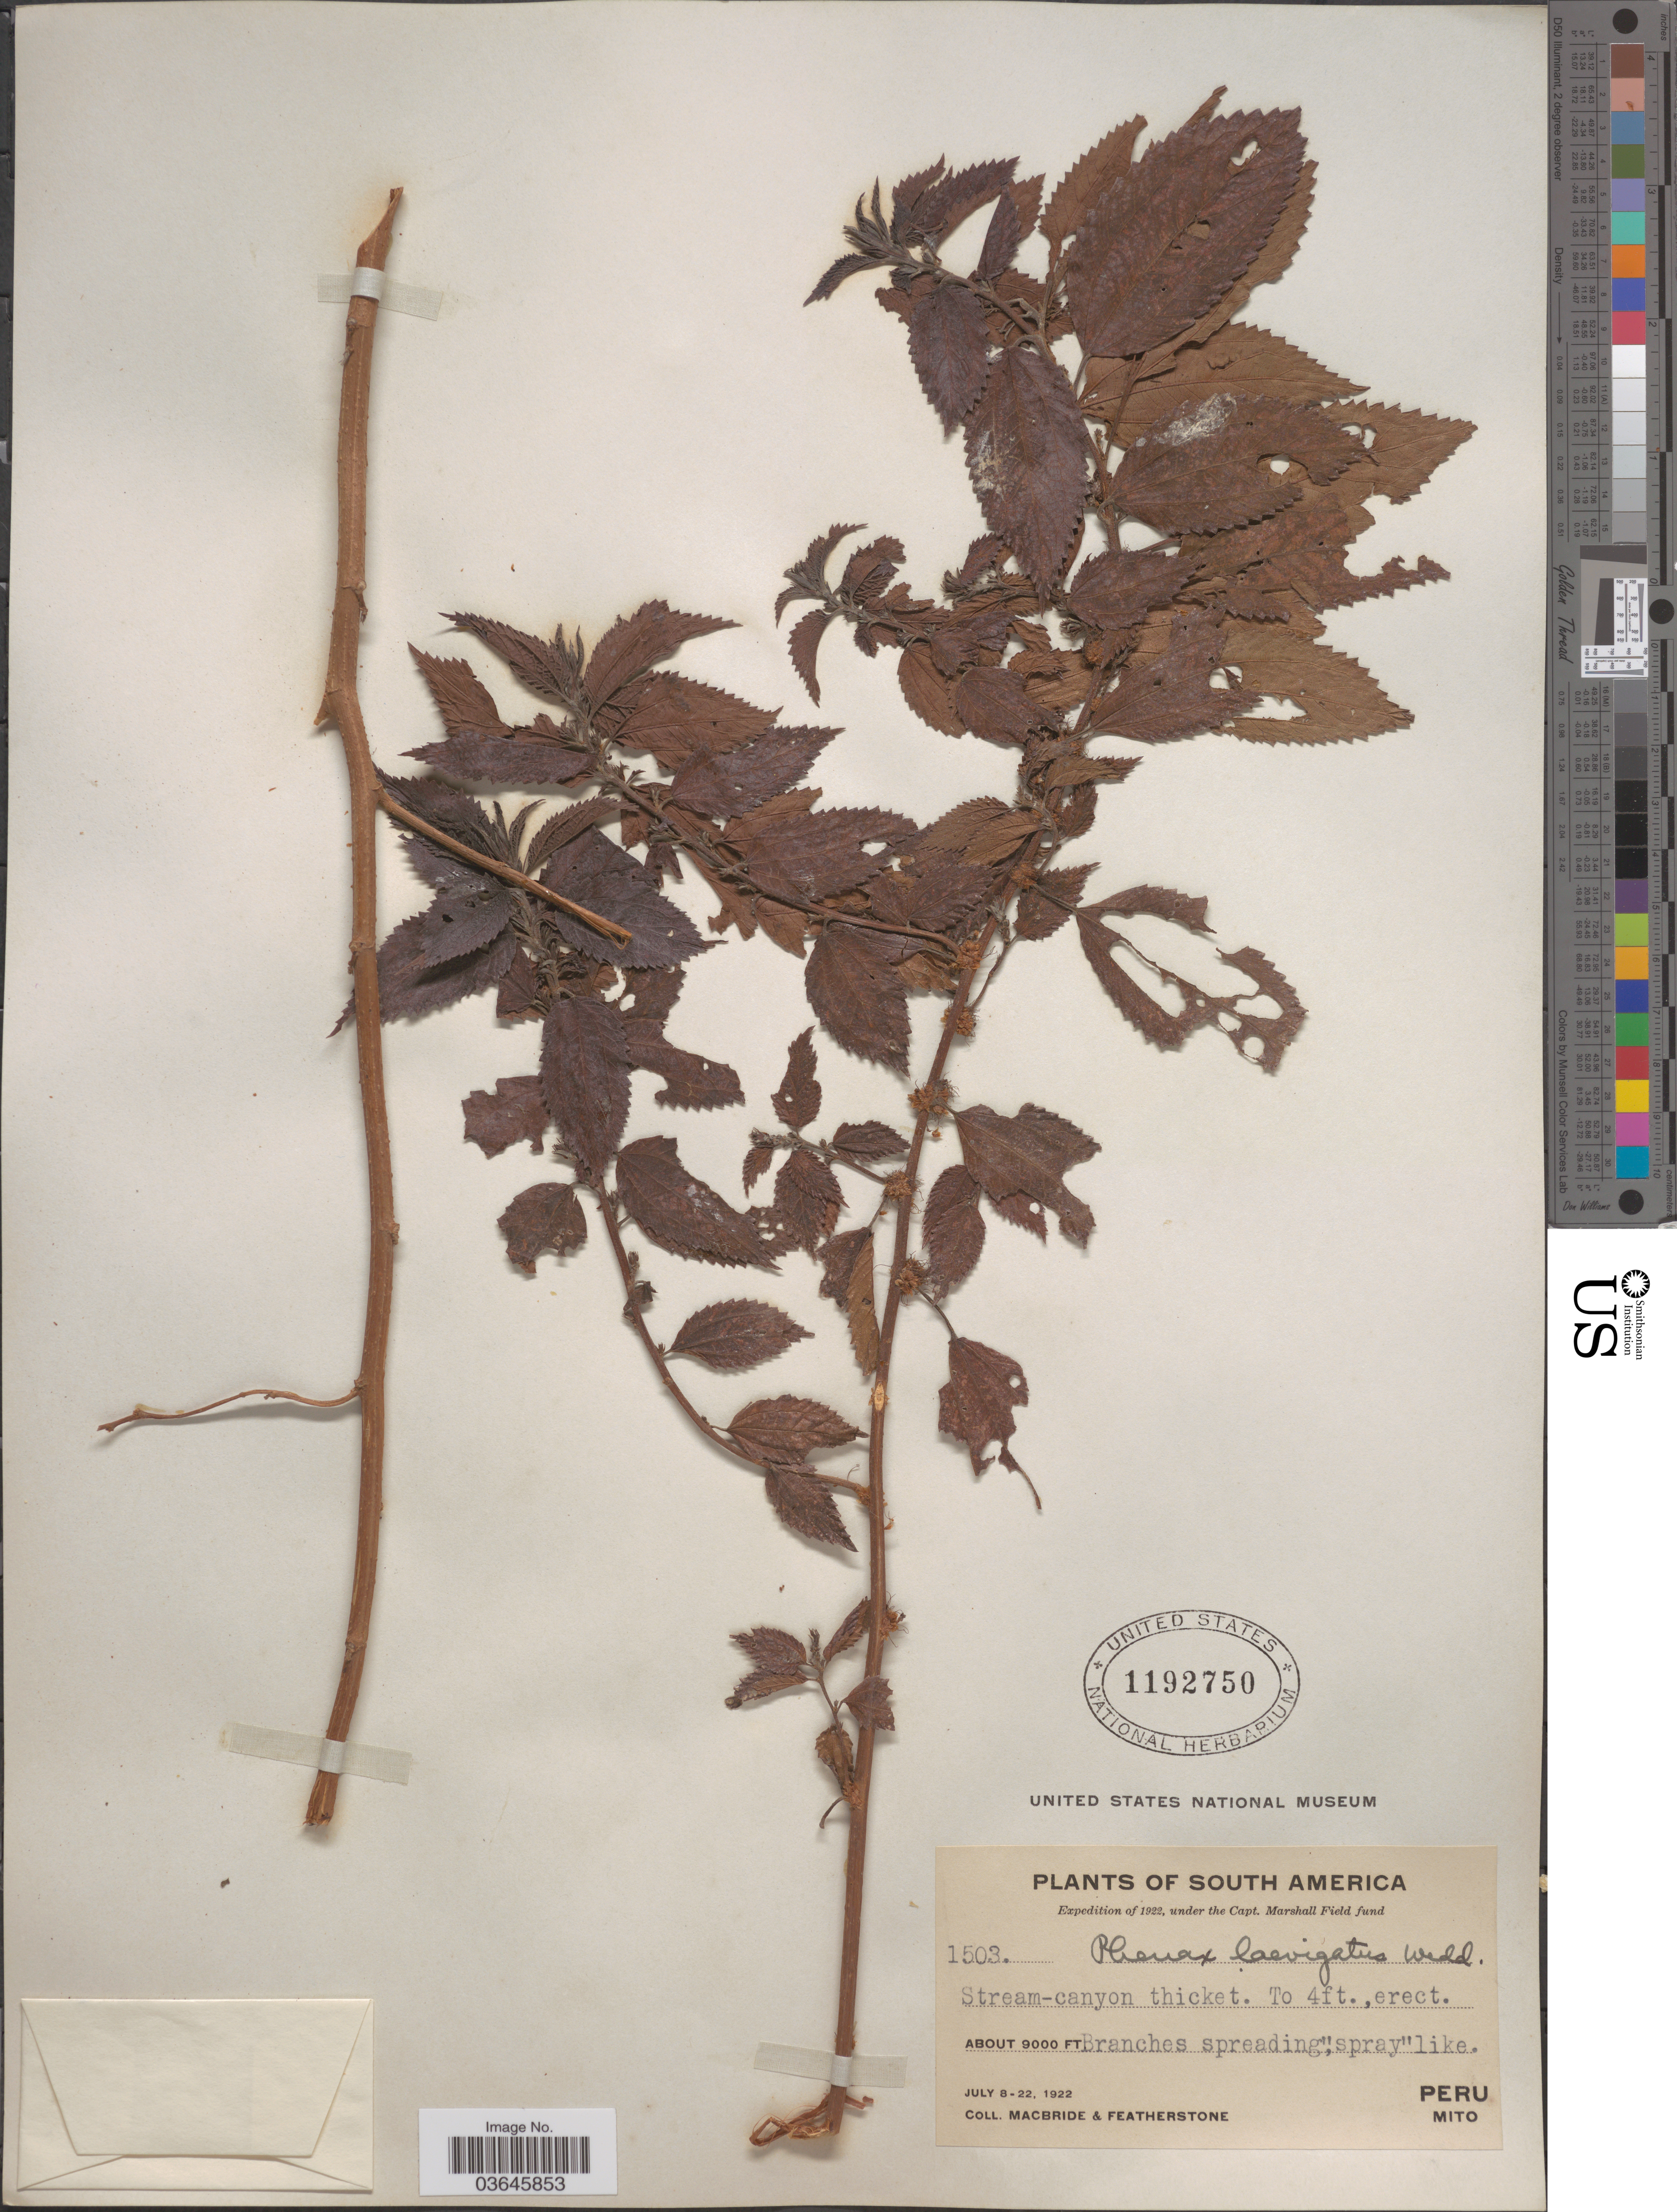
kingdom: Plantae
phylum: Tracheophyta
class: Magnoliopsida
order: Rosales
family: Urticaceae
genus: Phenax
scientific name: Phenax laevigatus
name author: Wedd.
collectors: Macbride, -- & -. Featherstone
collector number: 1503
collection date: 1922-07-08/1922-07-22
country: Peru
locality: Mito.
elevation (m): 2743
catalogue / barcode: US 1192750